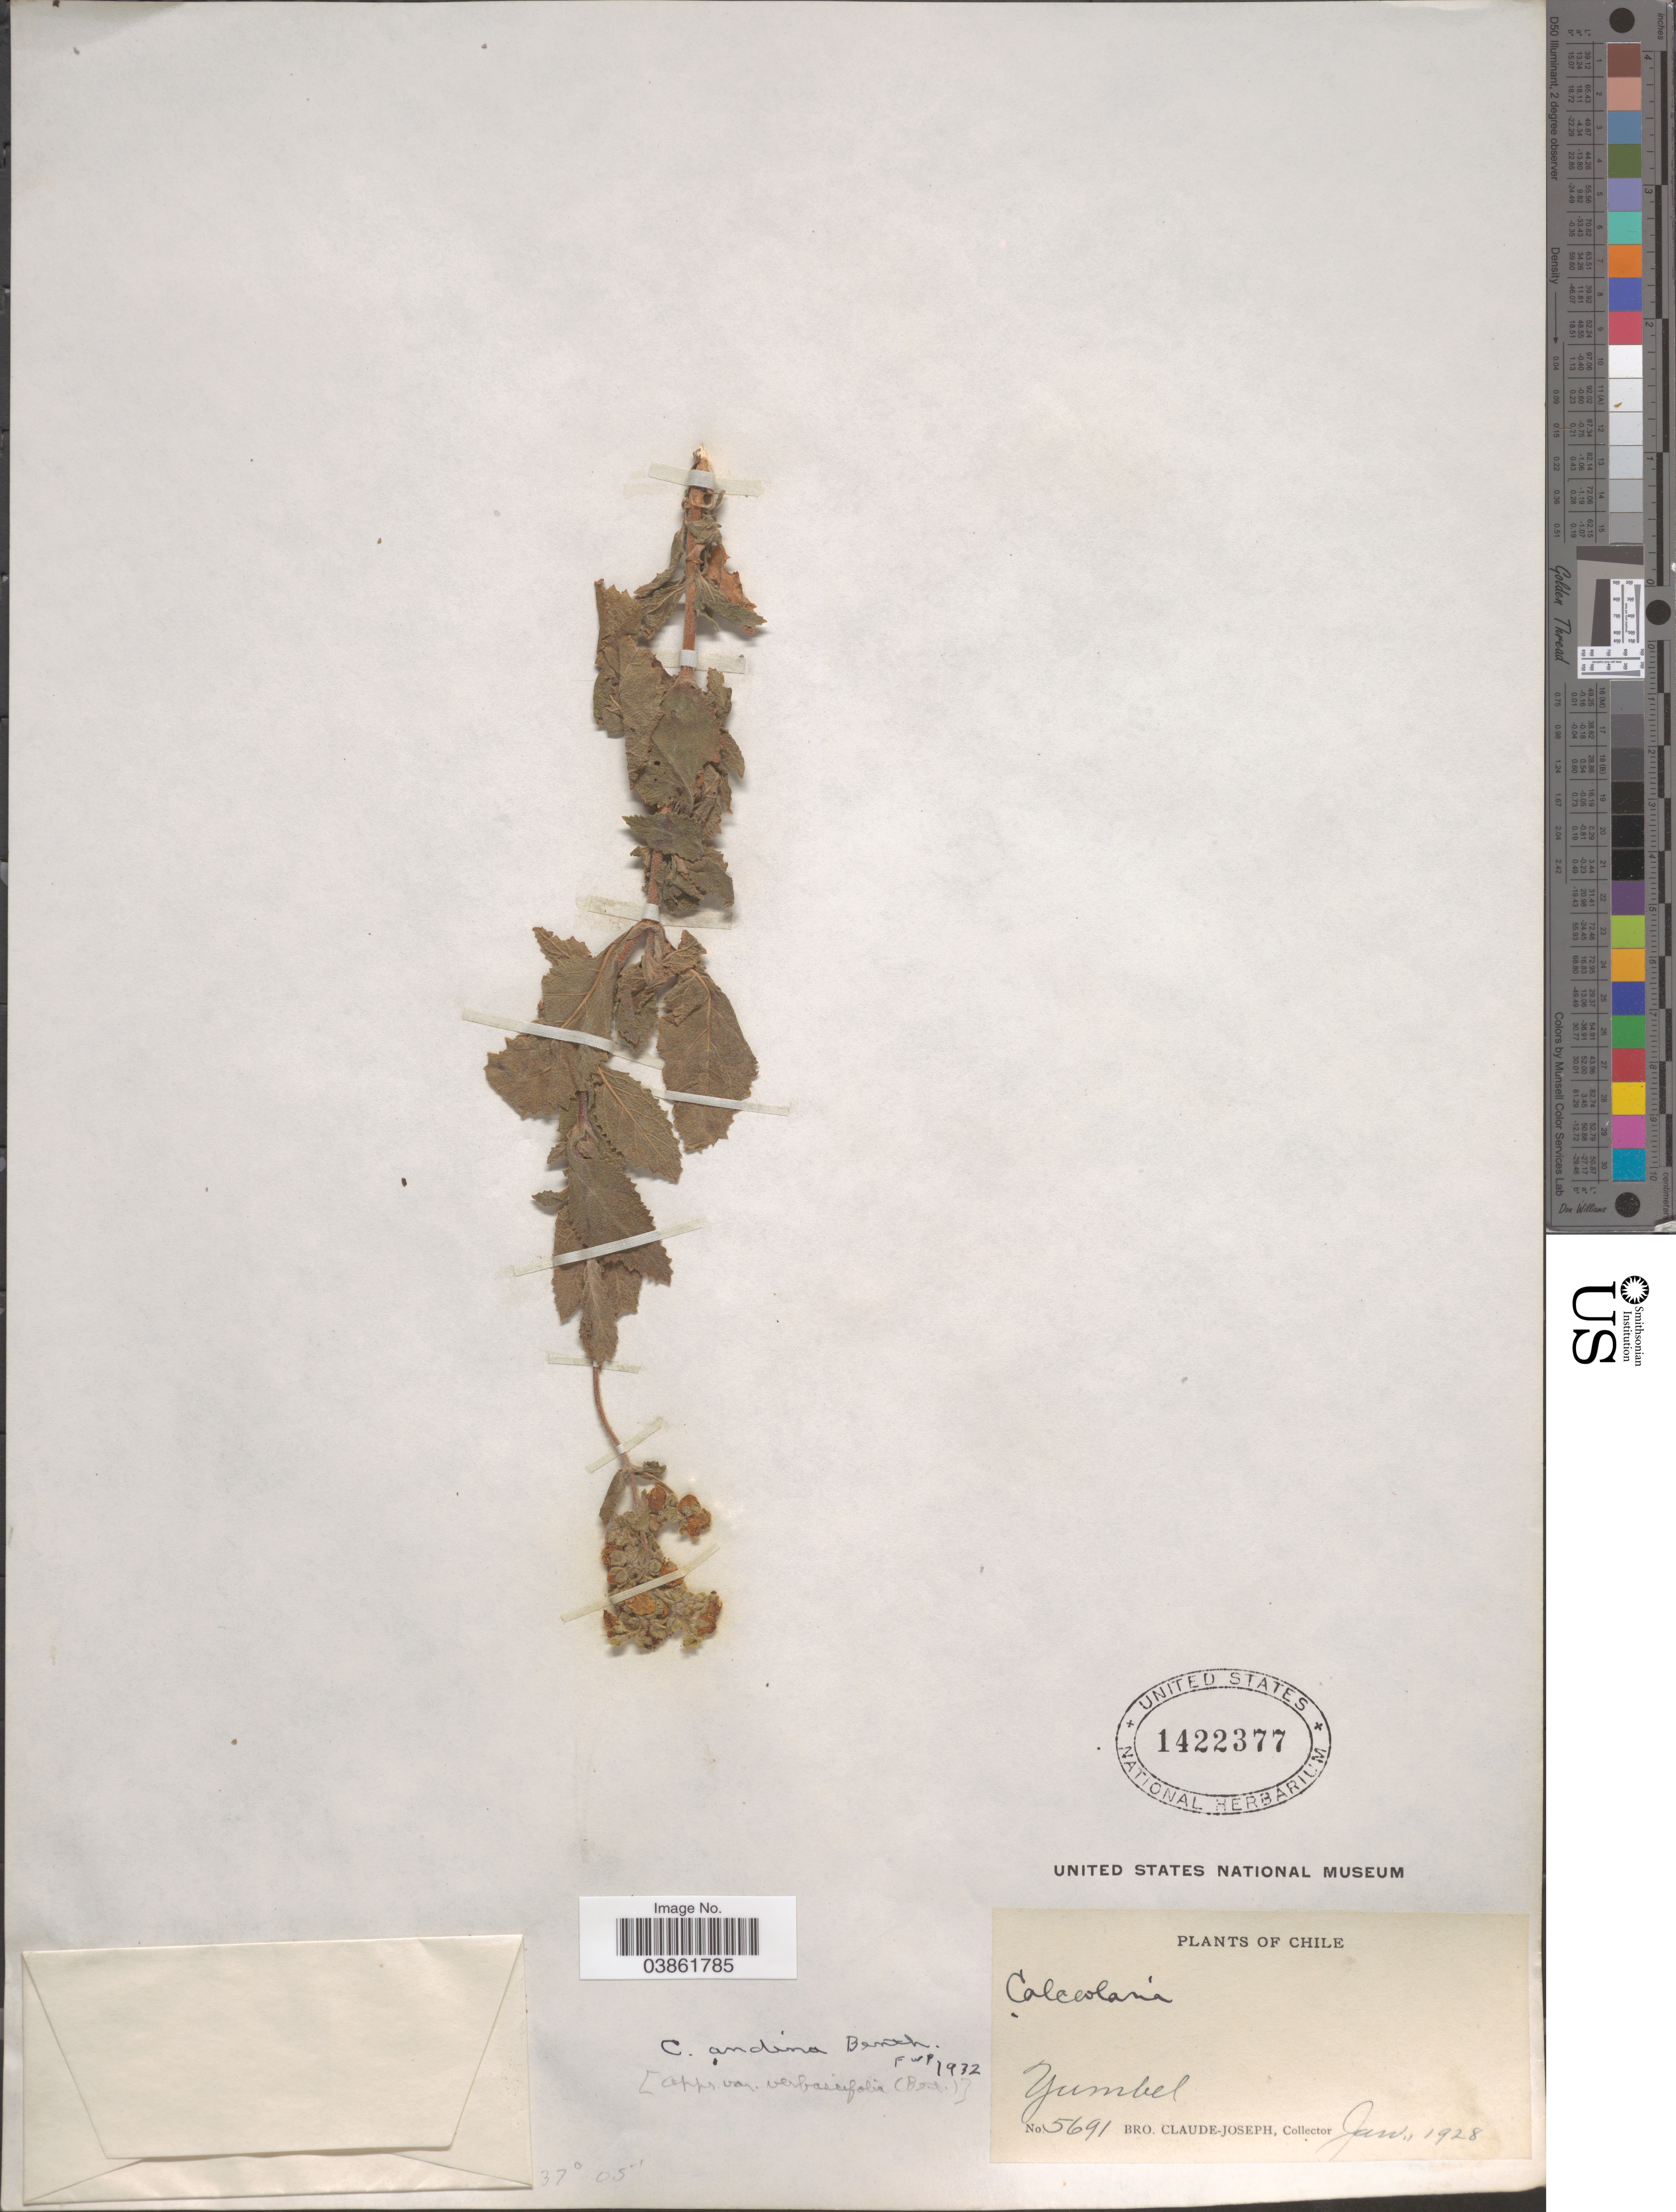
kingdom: Plantae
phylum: Tracheophyta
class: Magnoliopsida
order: Lamiales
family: Calceolariaceae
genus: Calceolaria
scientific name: Calceolaria andina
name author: Benth.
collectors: Bro. Claude-Joseph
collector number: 5691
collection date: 1928-01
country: Chile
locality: Yumbel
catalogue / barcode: US 1422377